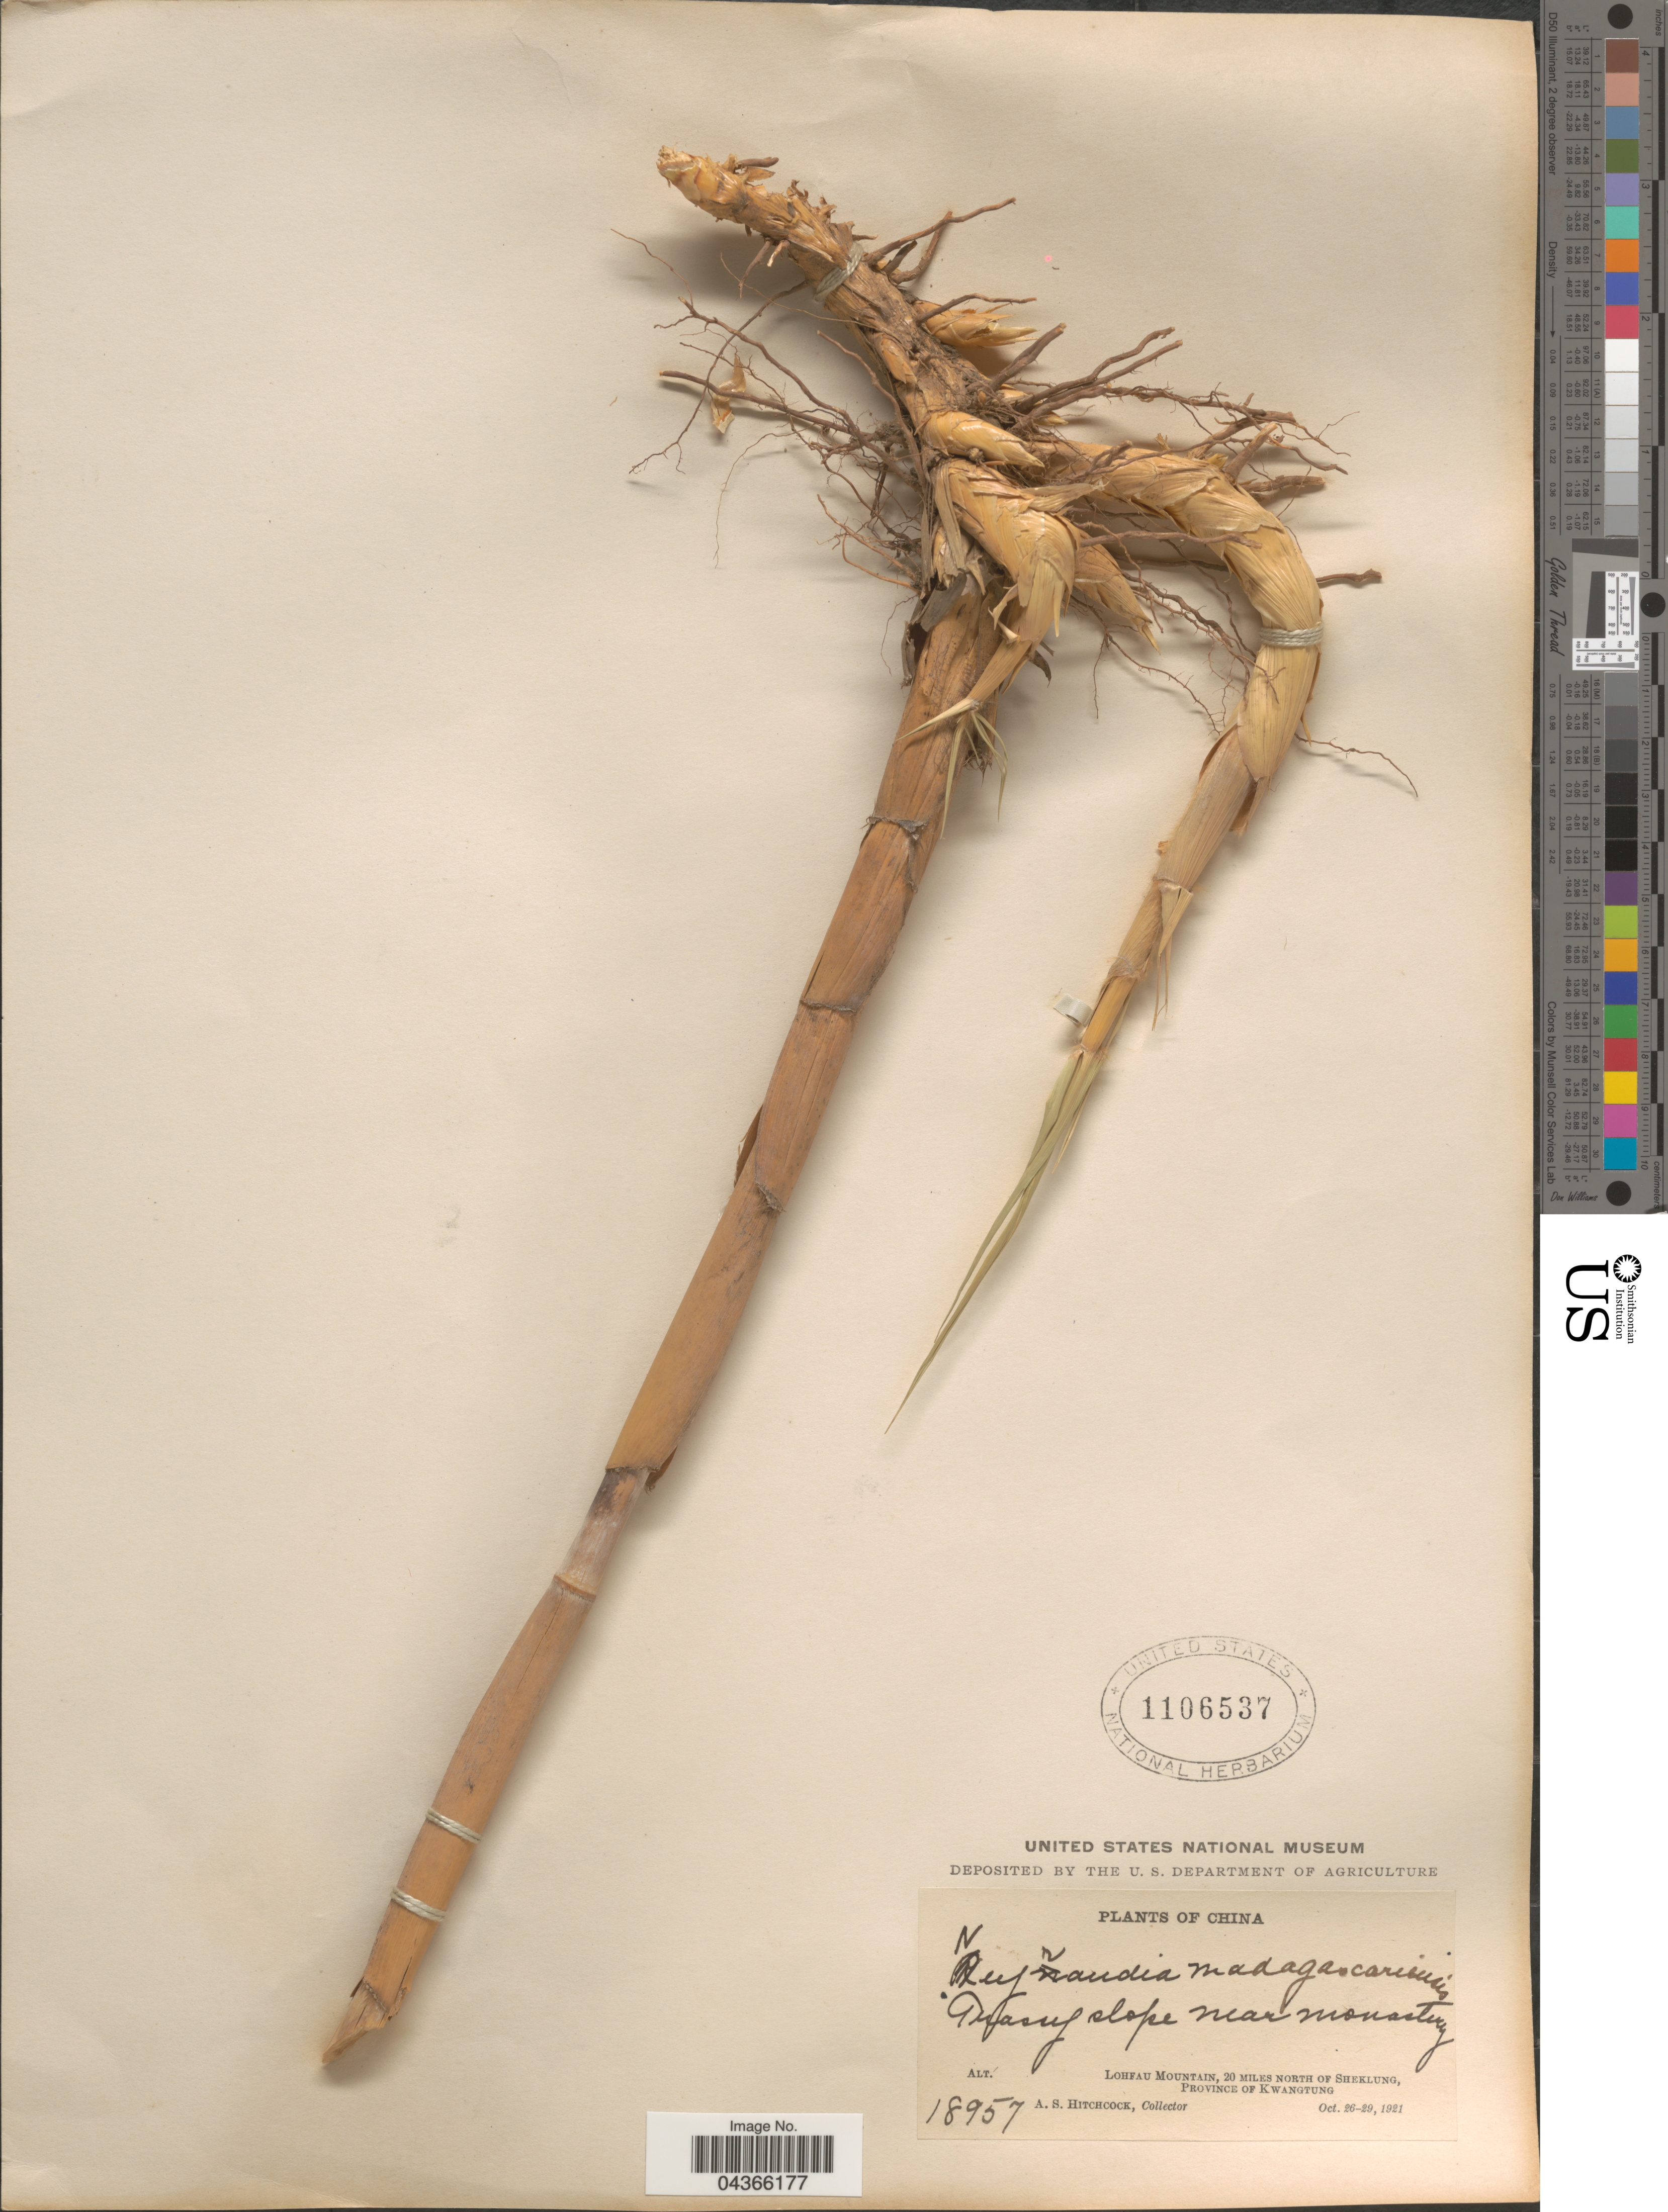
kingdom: Plantae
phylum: Tracheophyta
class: Liliopsida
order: Poales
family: Poaceae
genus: Neyraudia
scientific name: Neyraudia reynaudiana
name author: (Kunth) Keng ex Hitchc.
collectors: A. S. Hitchcock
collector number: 18957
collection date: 1921-10-26/1921-10-29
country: China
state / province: Guangdong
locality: Grassy slope near monastery. Lohfau Mountain, 20 miles north of Sheklung, Province of Kwangtung.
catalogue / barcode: US 1106537